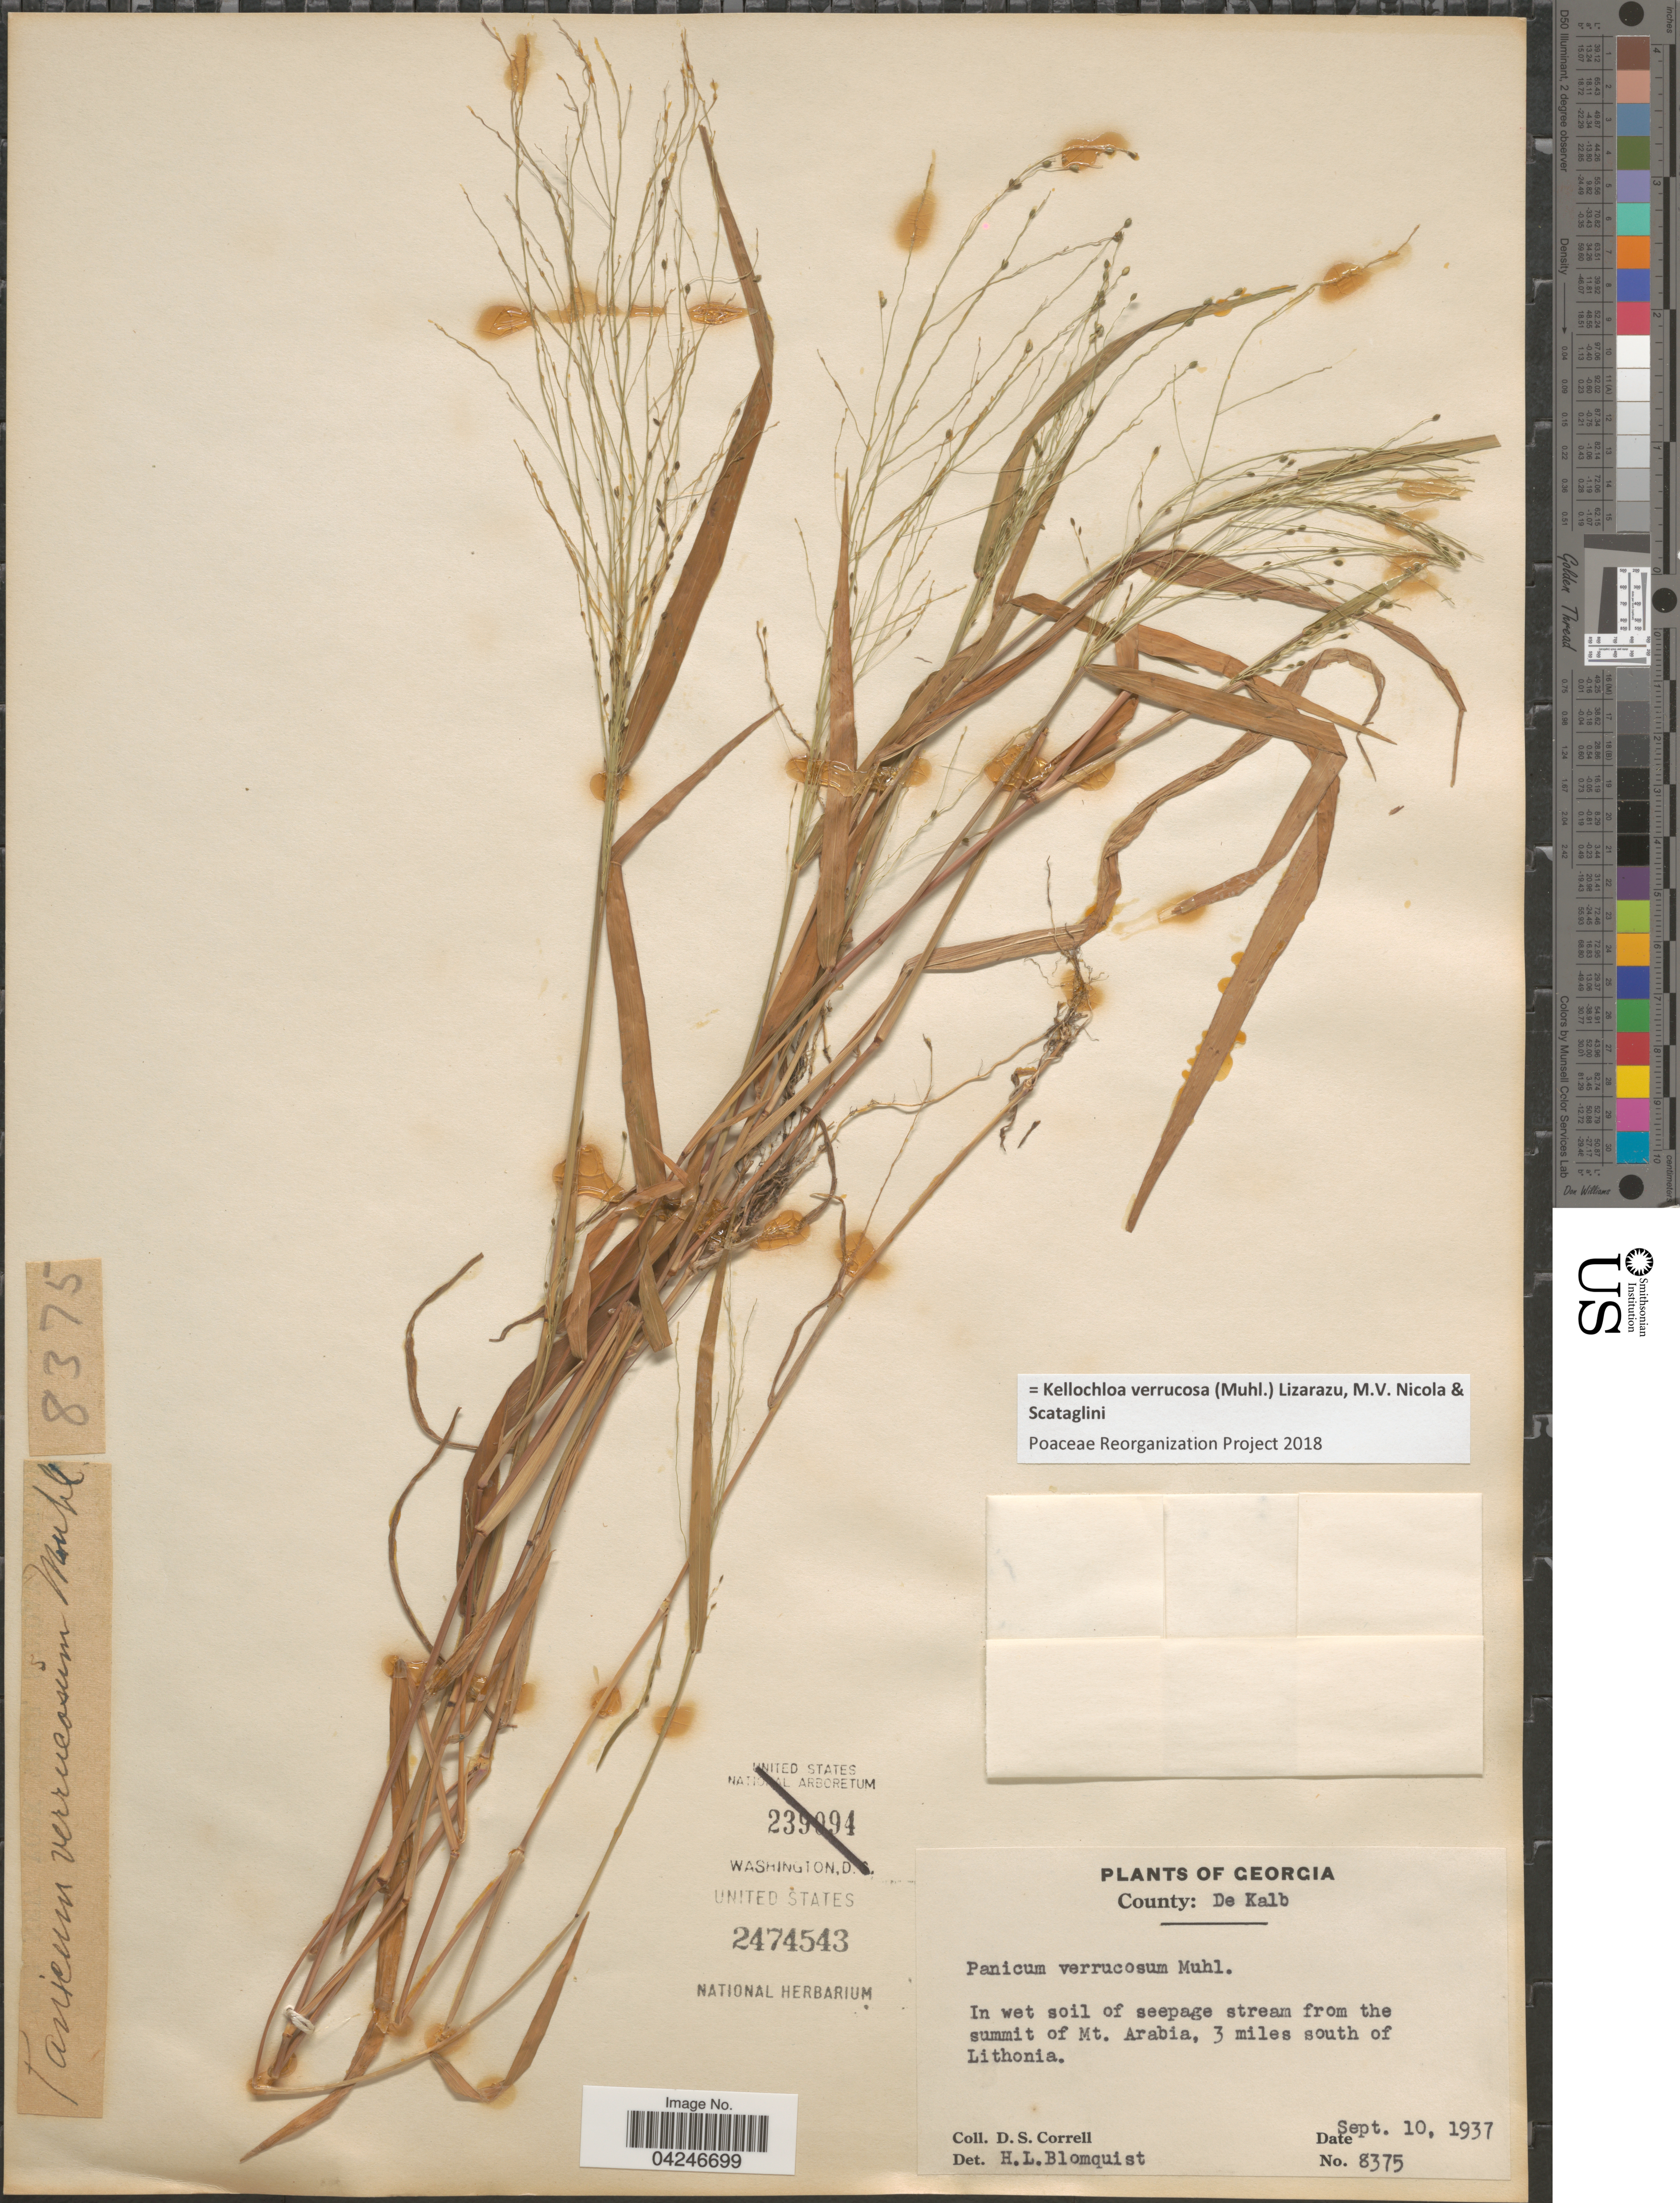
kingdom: Plantae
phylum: Tracheophyta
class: Liliopsida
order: Poales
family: Poaceae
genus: Kellochloa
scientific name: Kellochloa verrucosa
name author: (Muhl.) Lizarazu et al.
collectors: D. S. Correll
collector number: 8375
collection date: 1937-09-10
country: United States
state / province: Georgia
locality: County: De Kalb. In wet soil of seepage stream from the summit of Mt. Arabia, 3 miles south of Lithonia.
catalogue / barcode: US 2474543